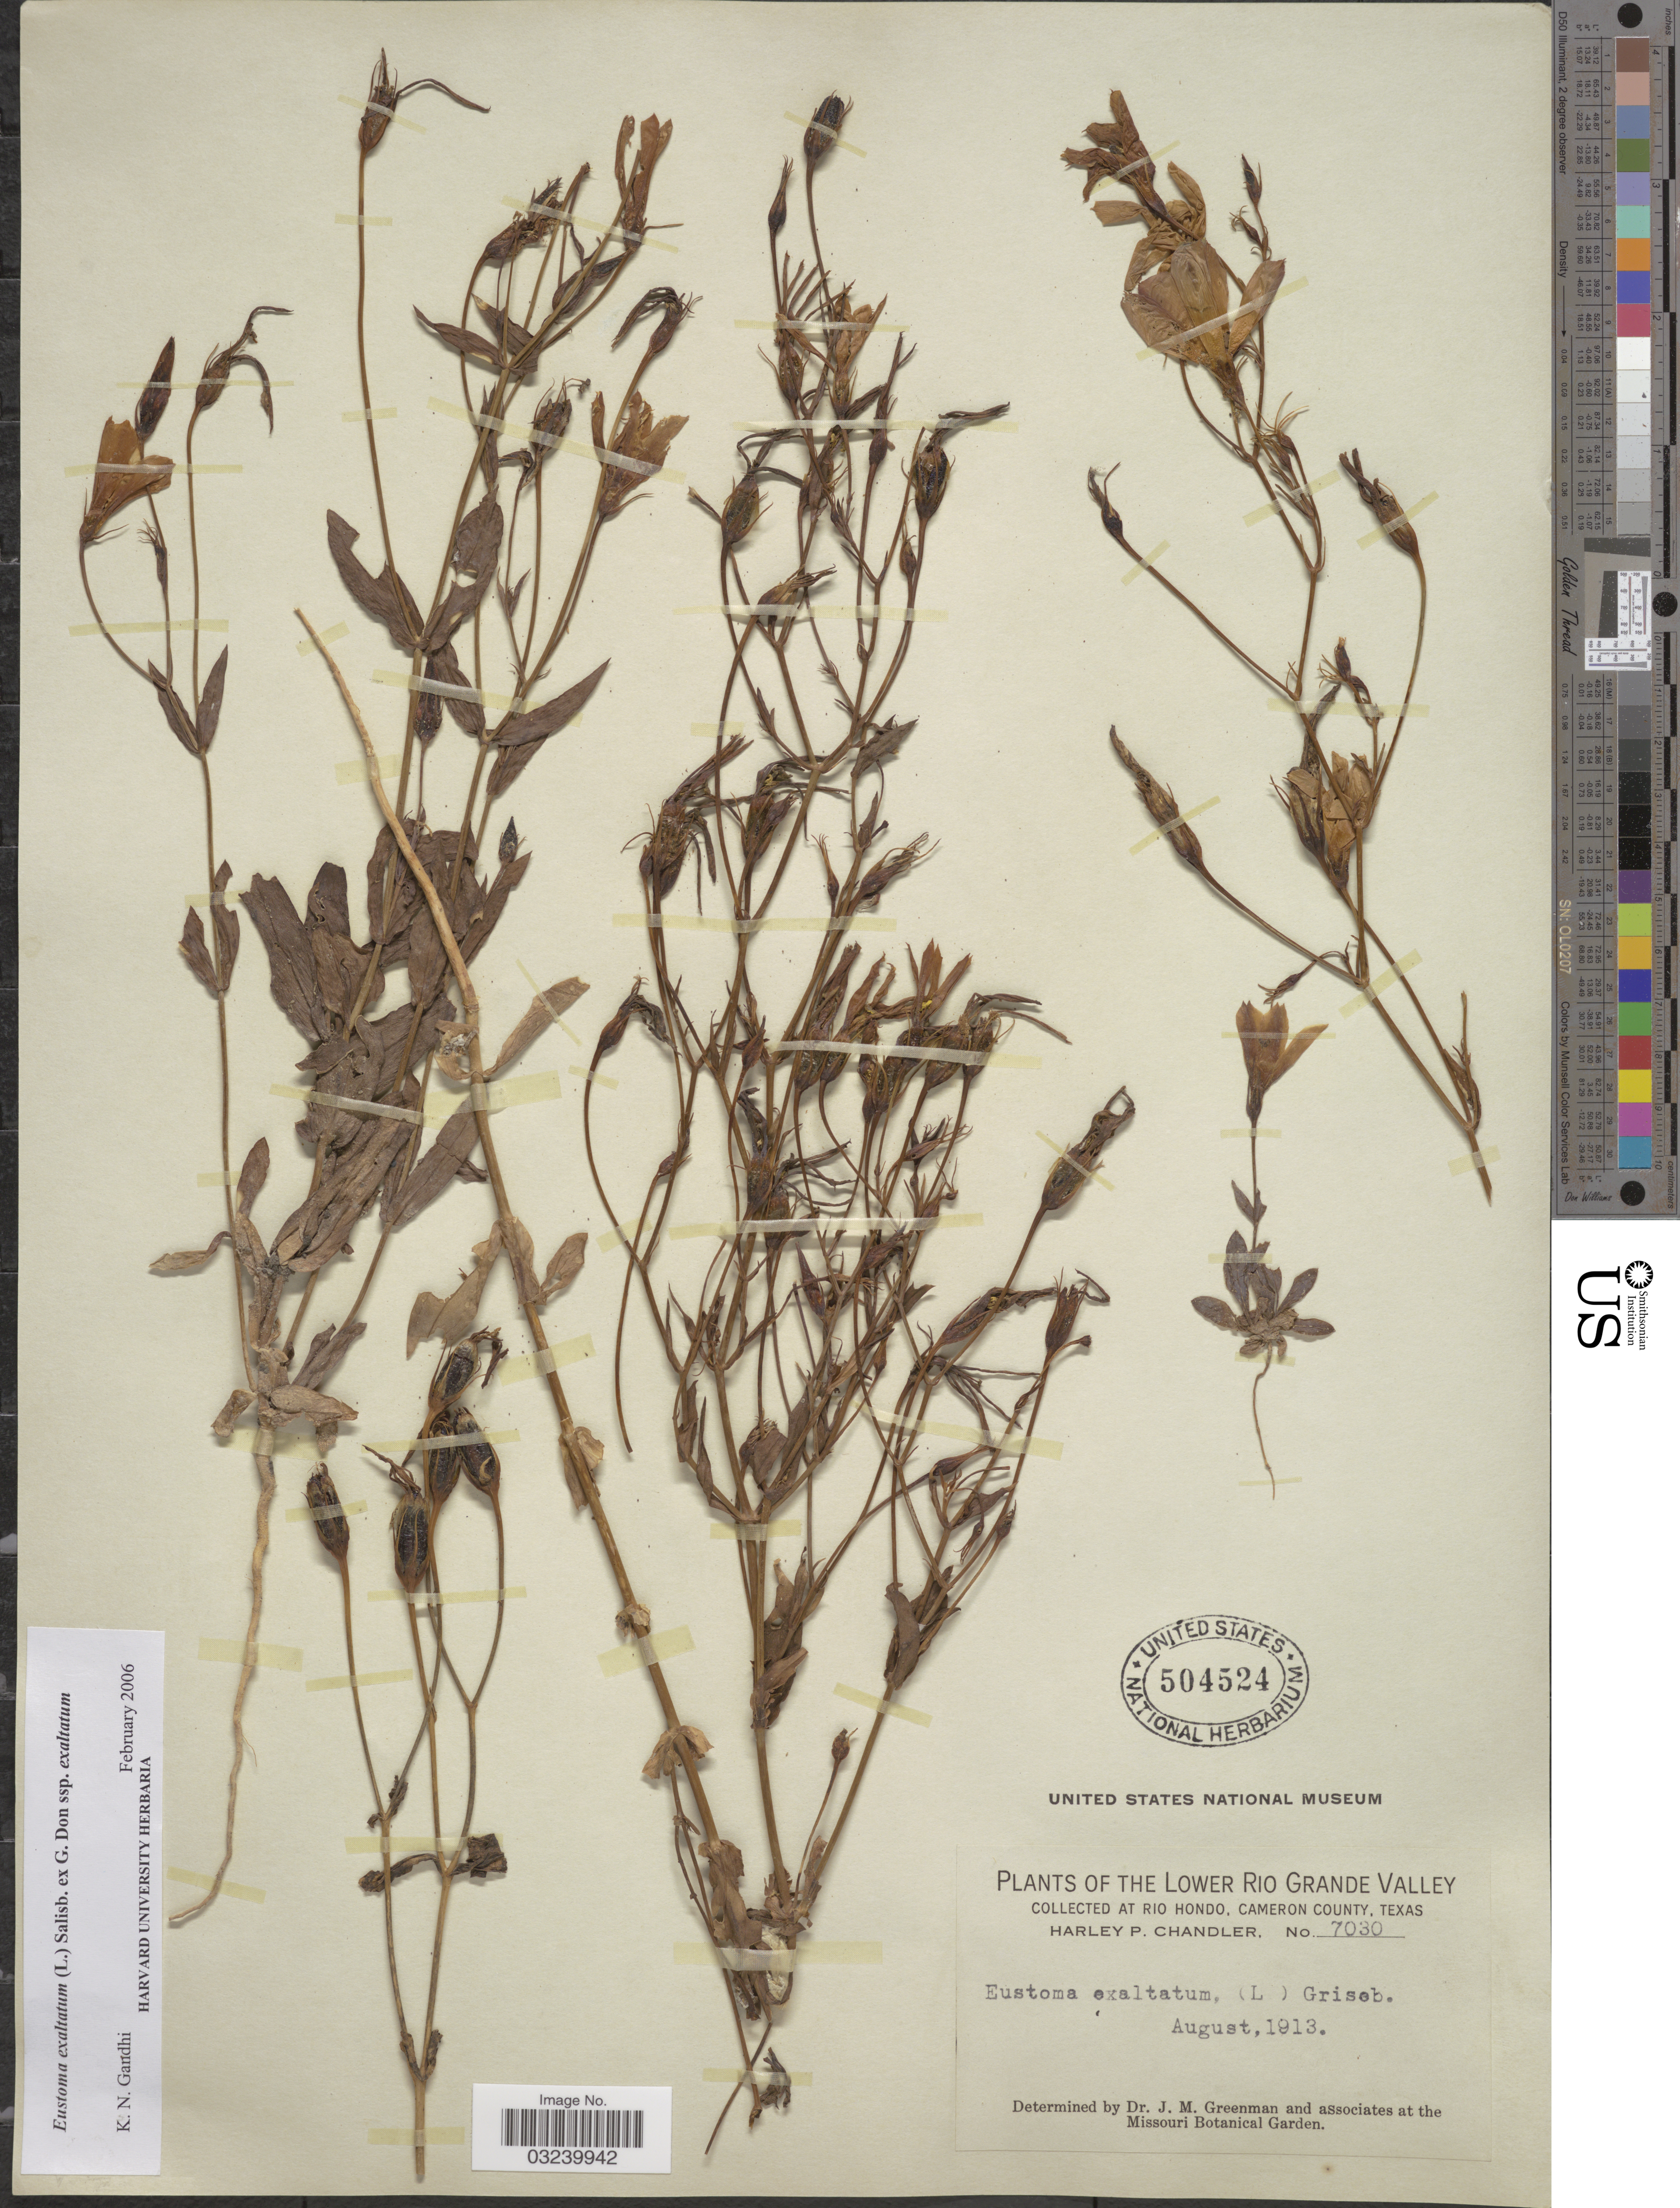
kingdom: Plantae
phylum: Tracheophyta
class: Magnoliopsida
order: Gentianales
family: Gentianaceae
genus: Eustoma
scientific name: Eustoma exaltatum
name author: (L.) Salisb. ex Don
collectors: H. Chandler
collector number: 7030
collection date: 1913-08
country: United States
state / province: Texas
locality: The Lower Rio Grande Valley, At Rio Hondo, Cameron County, Texas.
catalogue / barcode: US 504524